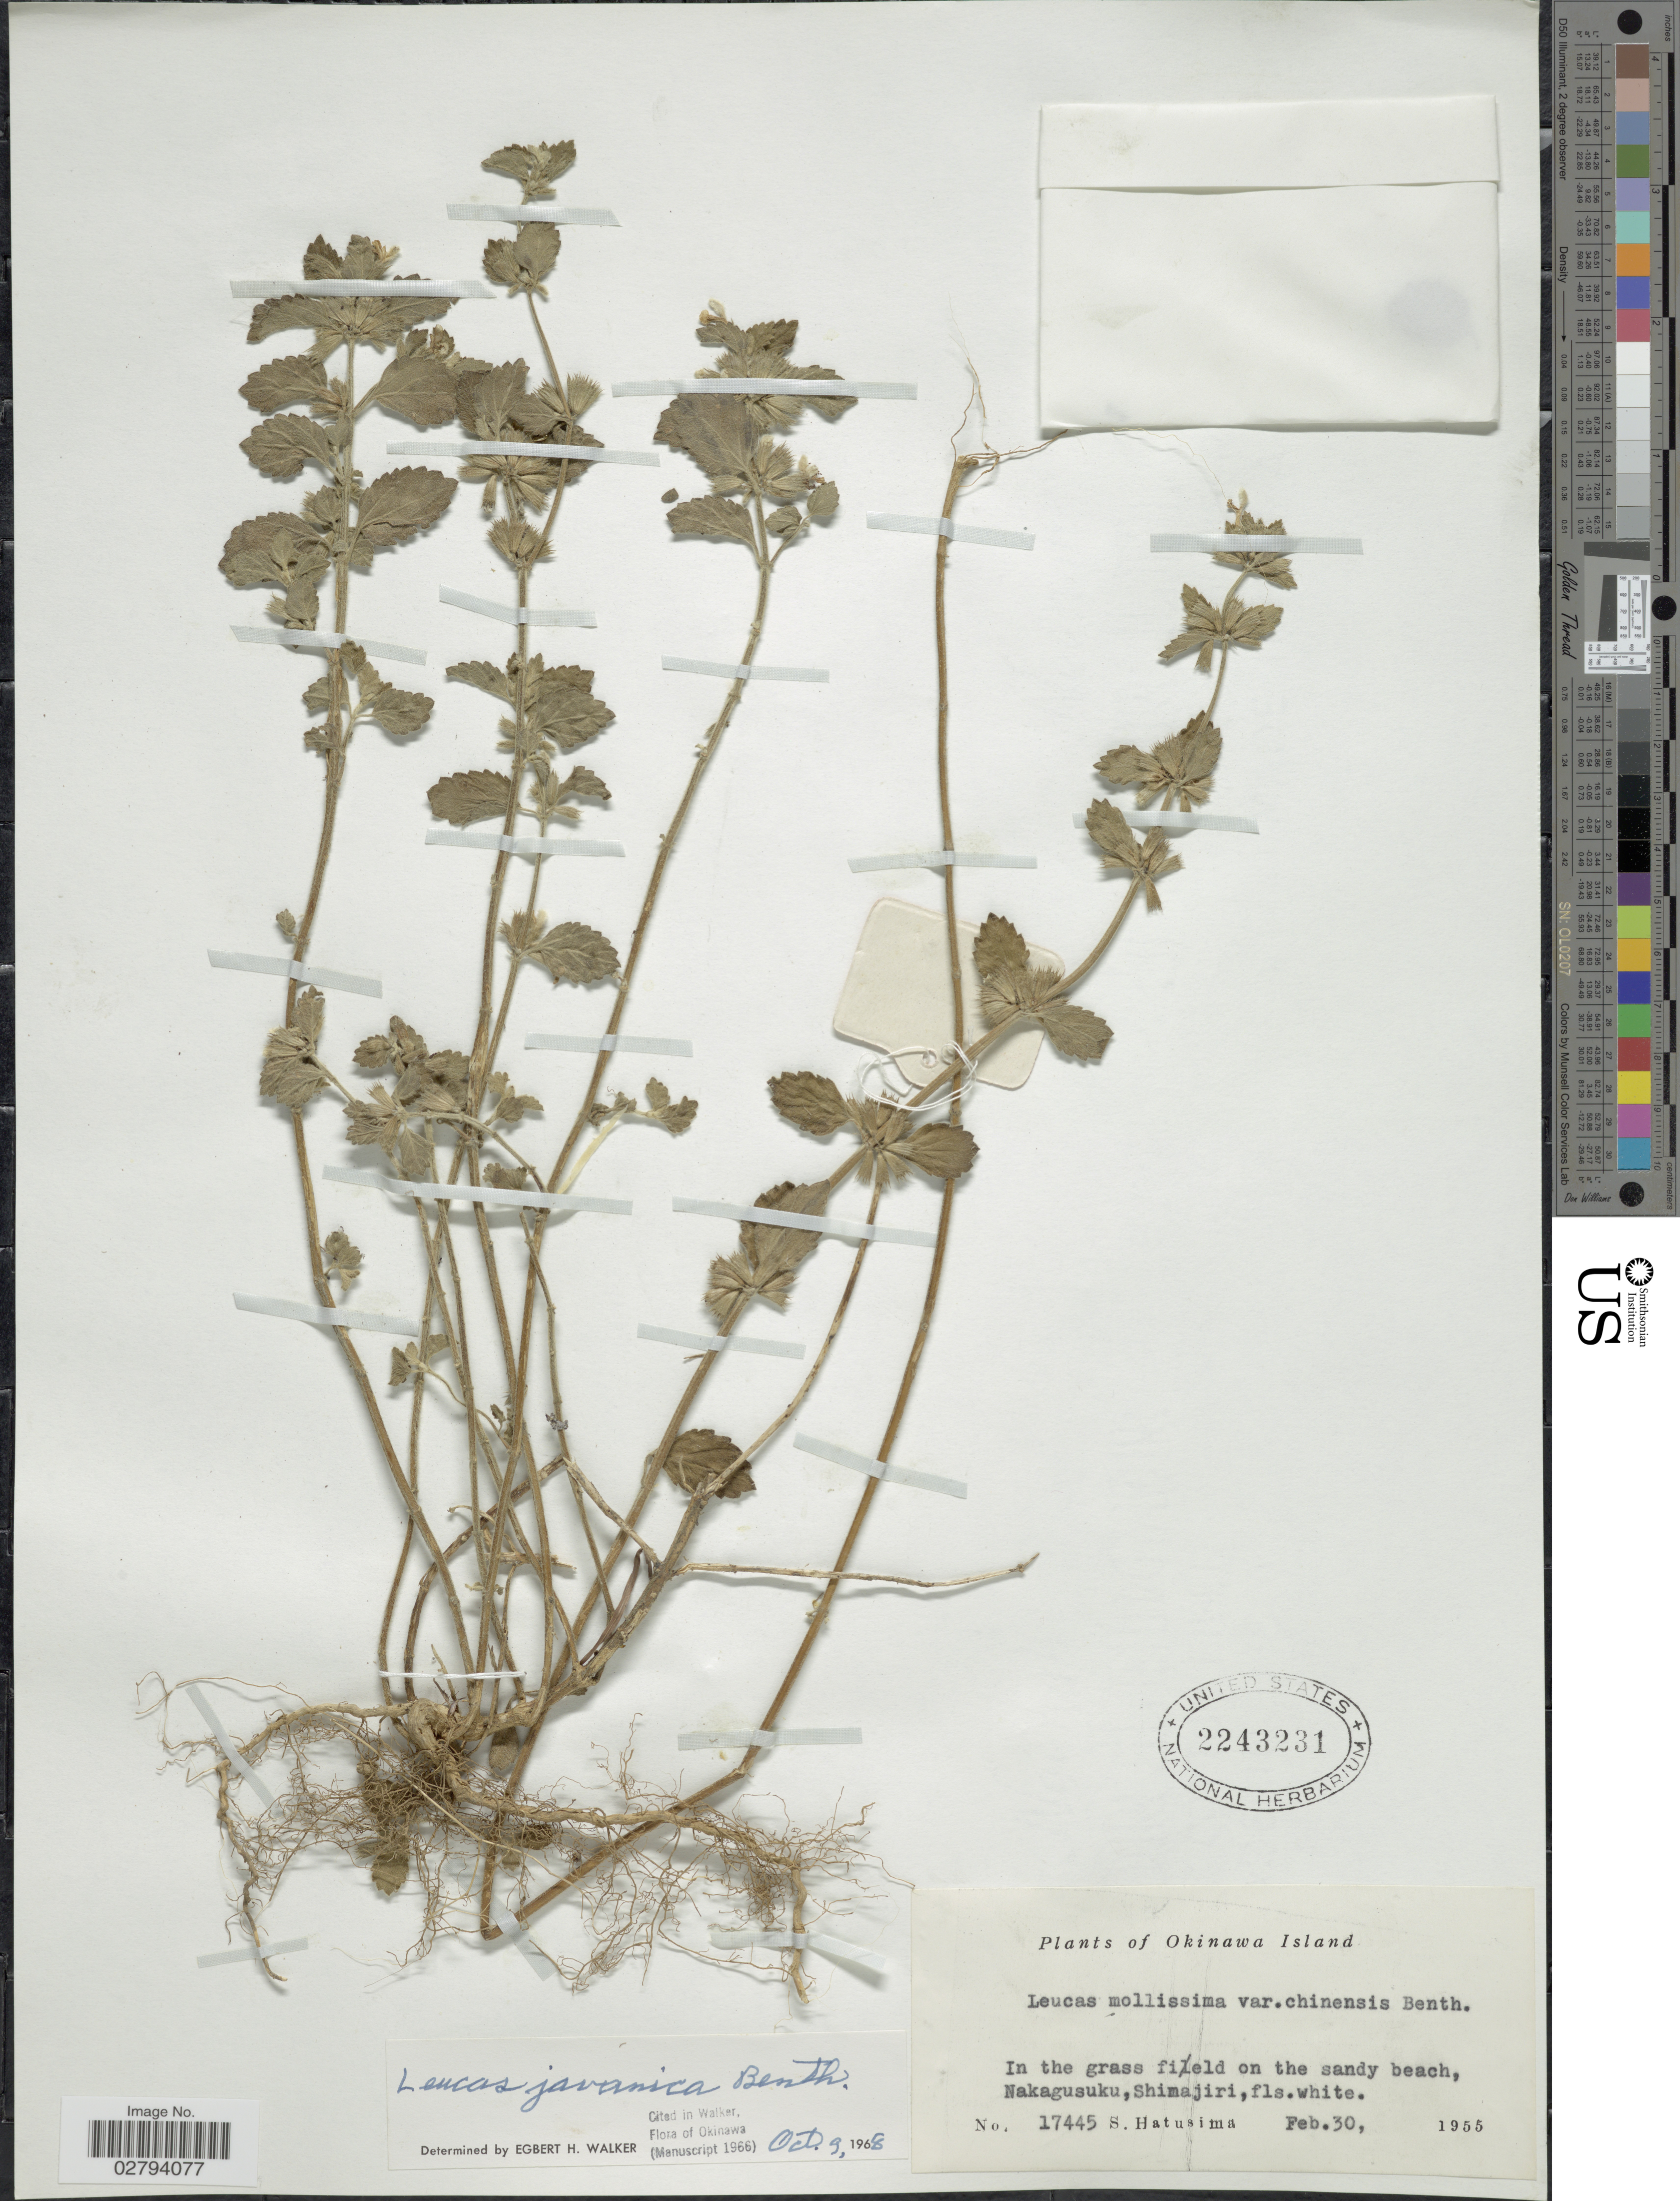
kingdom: Plantae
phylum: Tracheophyta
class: Magnoliopsida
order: Lamiales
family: Lamiaceae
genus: Leucas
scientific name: Leucas javanica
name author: Benth.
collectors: S. Hatusima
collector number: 17445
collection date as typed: Transcribed d/m/y: 30/2/1955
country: Japan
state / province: Okinawa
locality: Okinawa Island, In the grass field on the sandy beach, Nakagusuku, Shimajiri.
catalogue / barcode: US 2243231